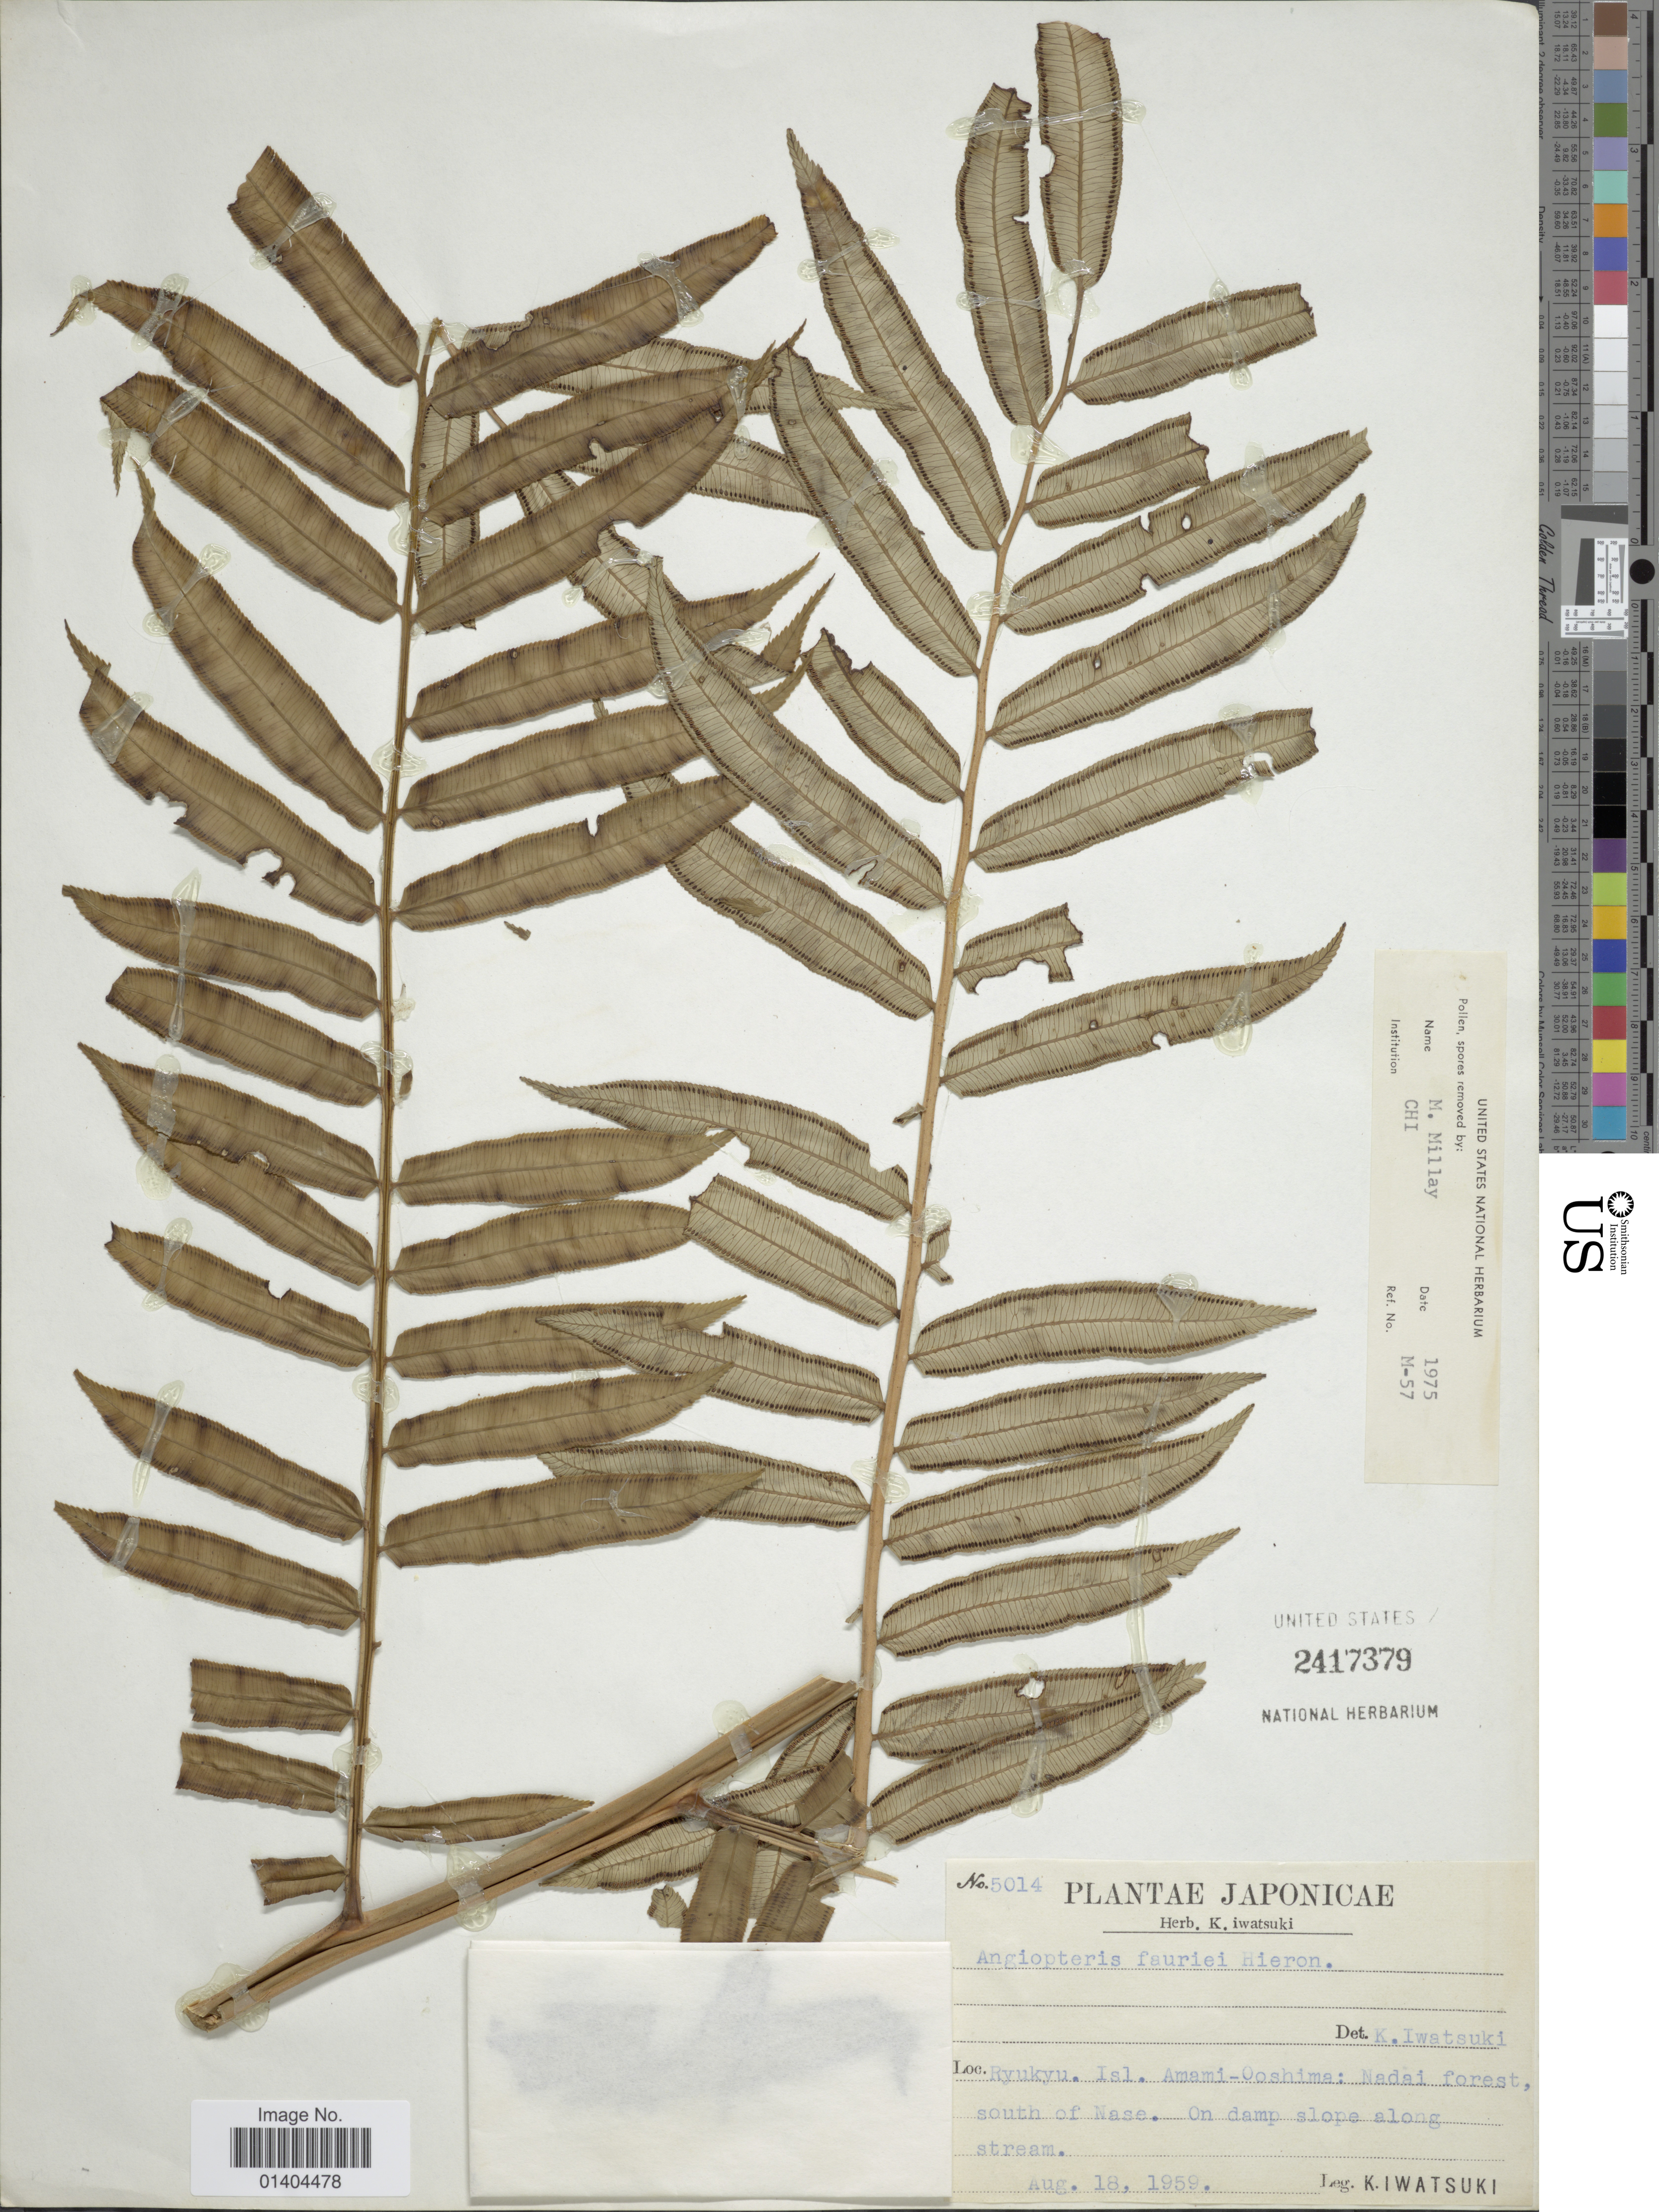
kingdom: Plantae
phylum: Tracheophyta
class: Polypodiopsida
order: Marattiales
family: Marattiaceae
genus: Angiopteris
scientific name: Angiopteris fauriei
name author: Hieron.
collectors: K. Iwatsuki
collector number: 5014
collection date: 1959-08-18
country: Japan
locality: Ryukyu. Isl. Amami-Ooshima: Nadai forest, south of Nase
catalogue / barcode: US 2417379